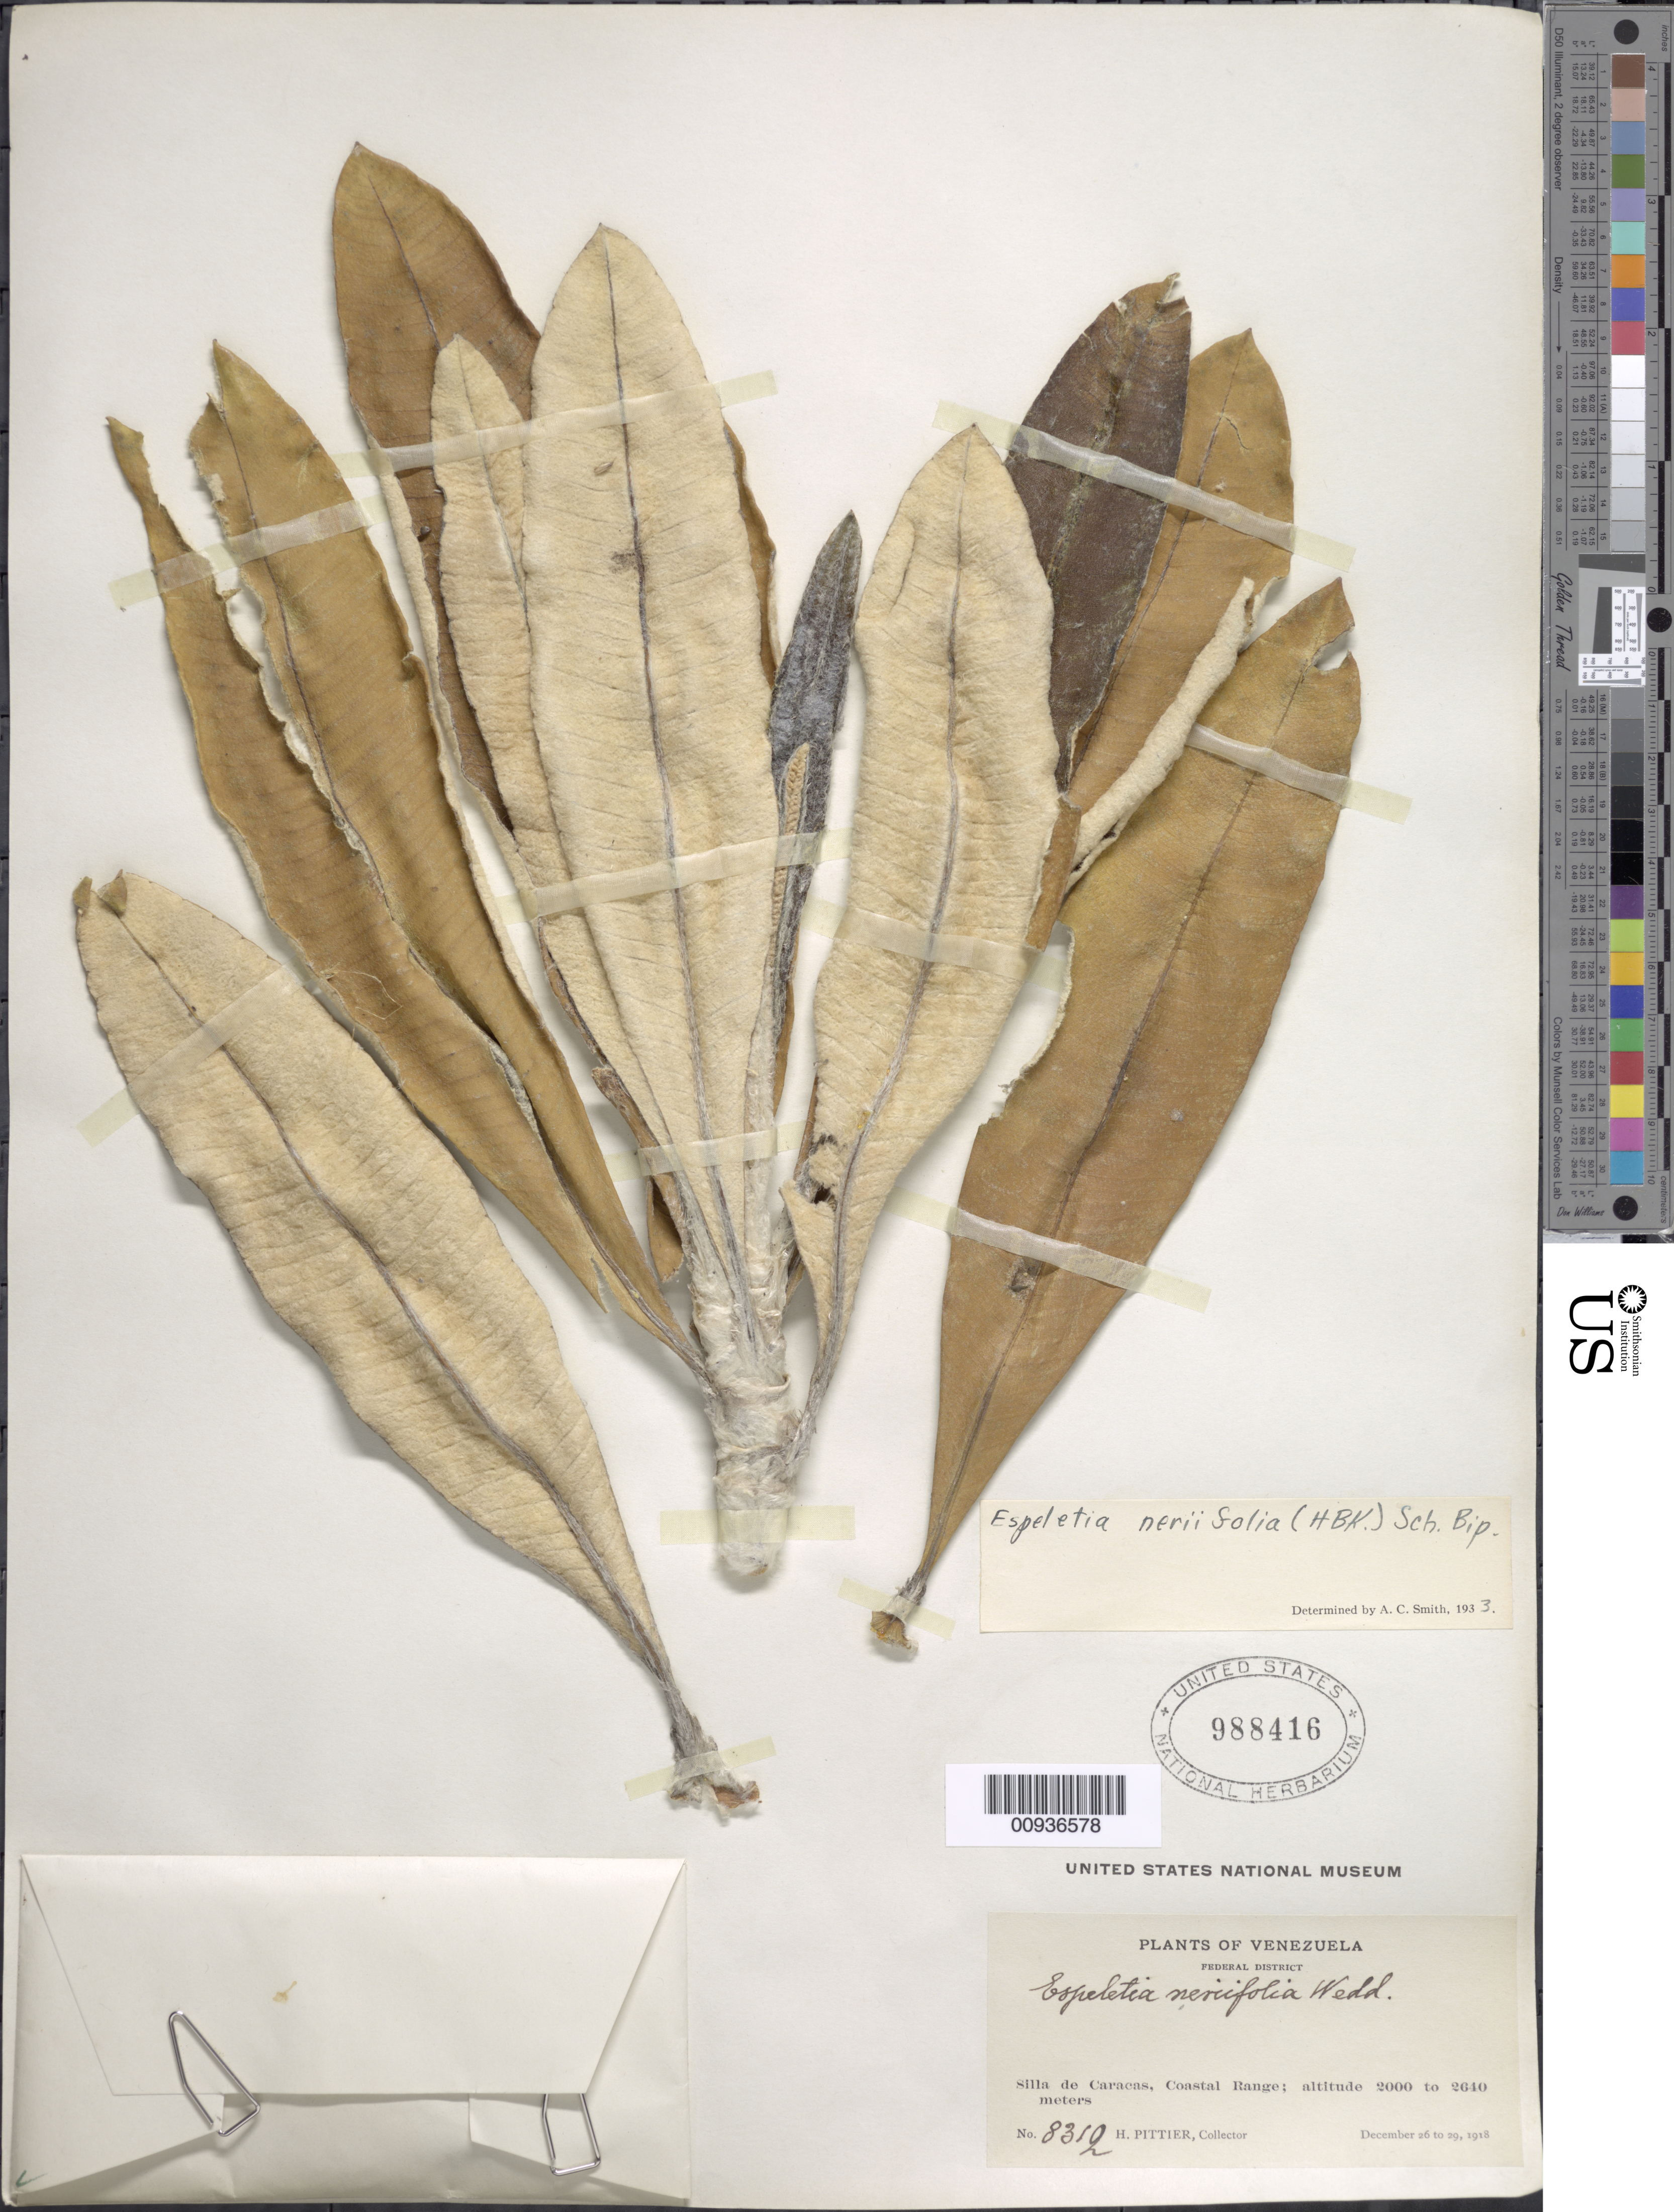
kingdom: Plantae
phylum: Tracheophyta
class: Magnoliopsida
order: Asterales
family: Asteraceae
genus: Libanothamnus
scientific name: Libanothamnus neriifolius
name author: (Sch. Bip. ex Wedd.) Ernst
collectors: H. F. Pittier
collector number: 8312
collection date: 1918-12-26/1918-12-29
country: Venezuela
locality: Federal District, Silla de Caracas, Coastal Range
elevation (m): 2000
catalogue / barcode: US 988416